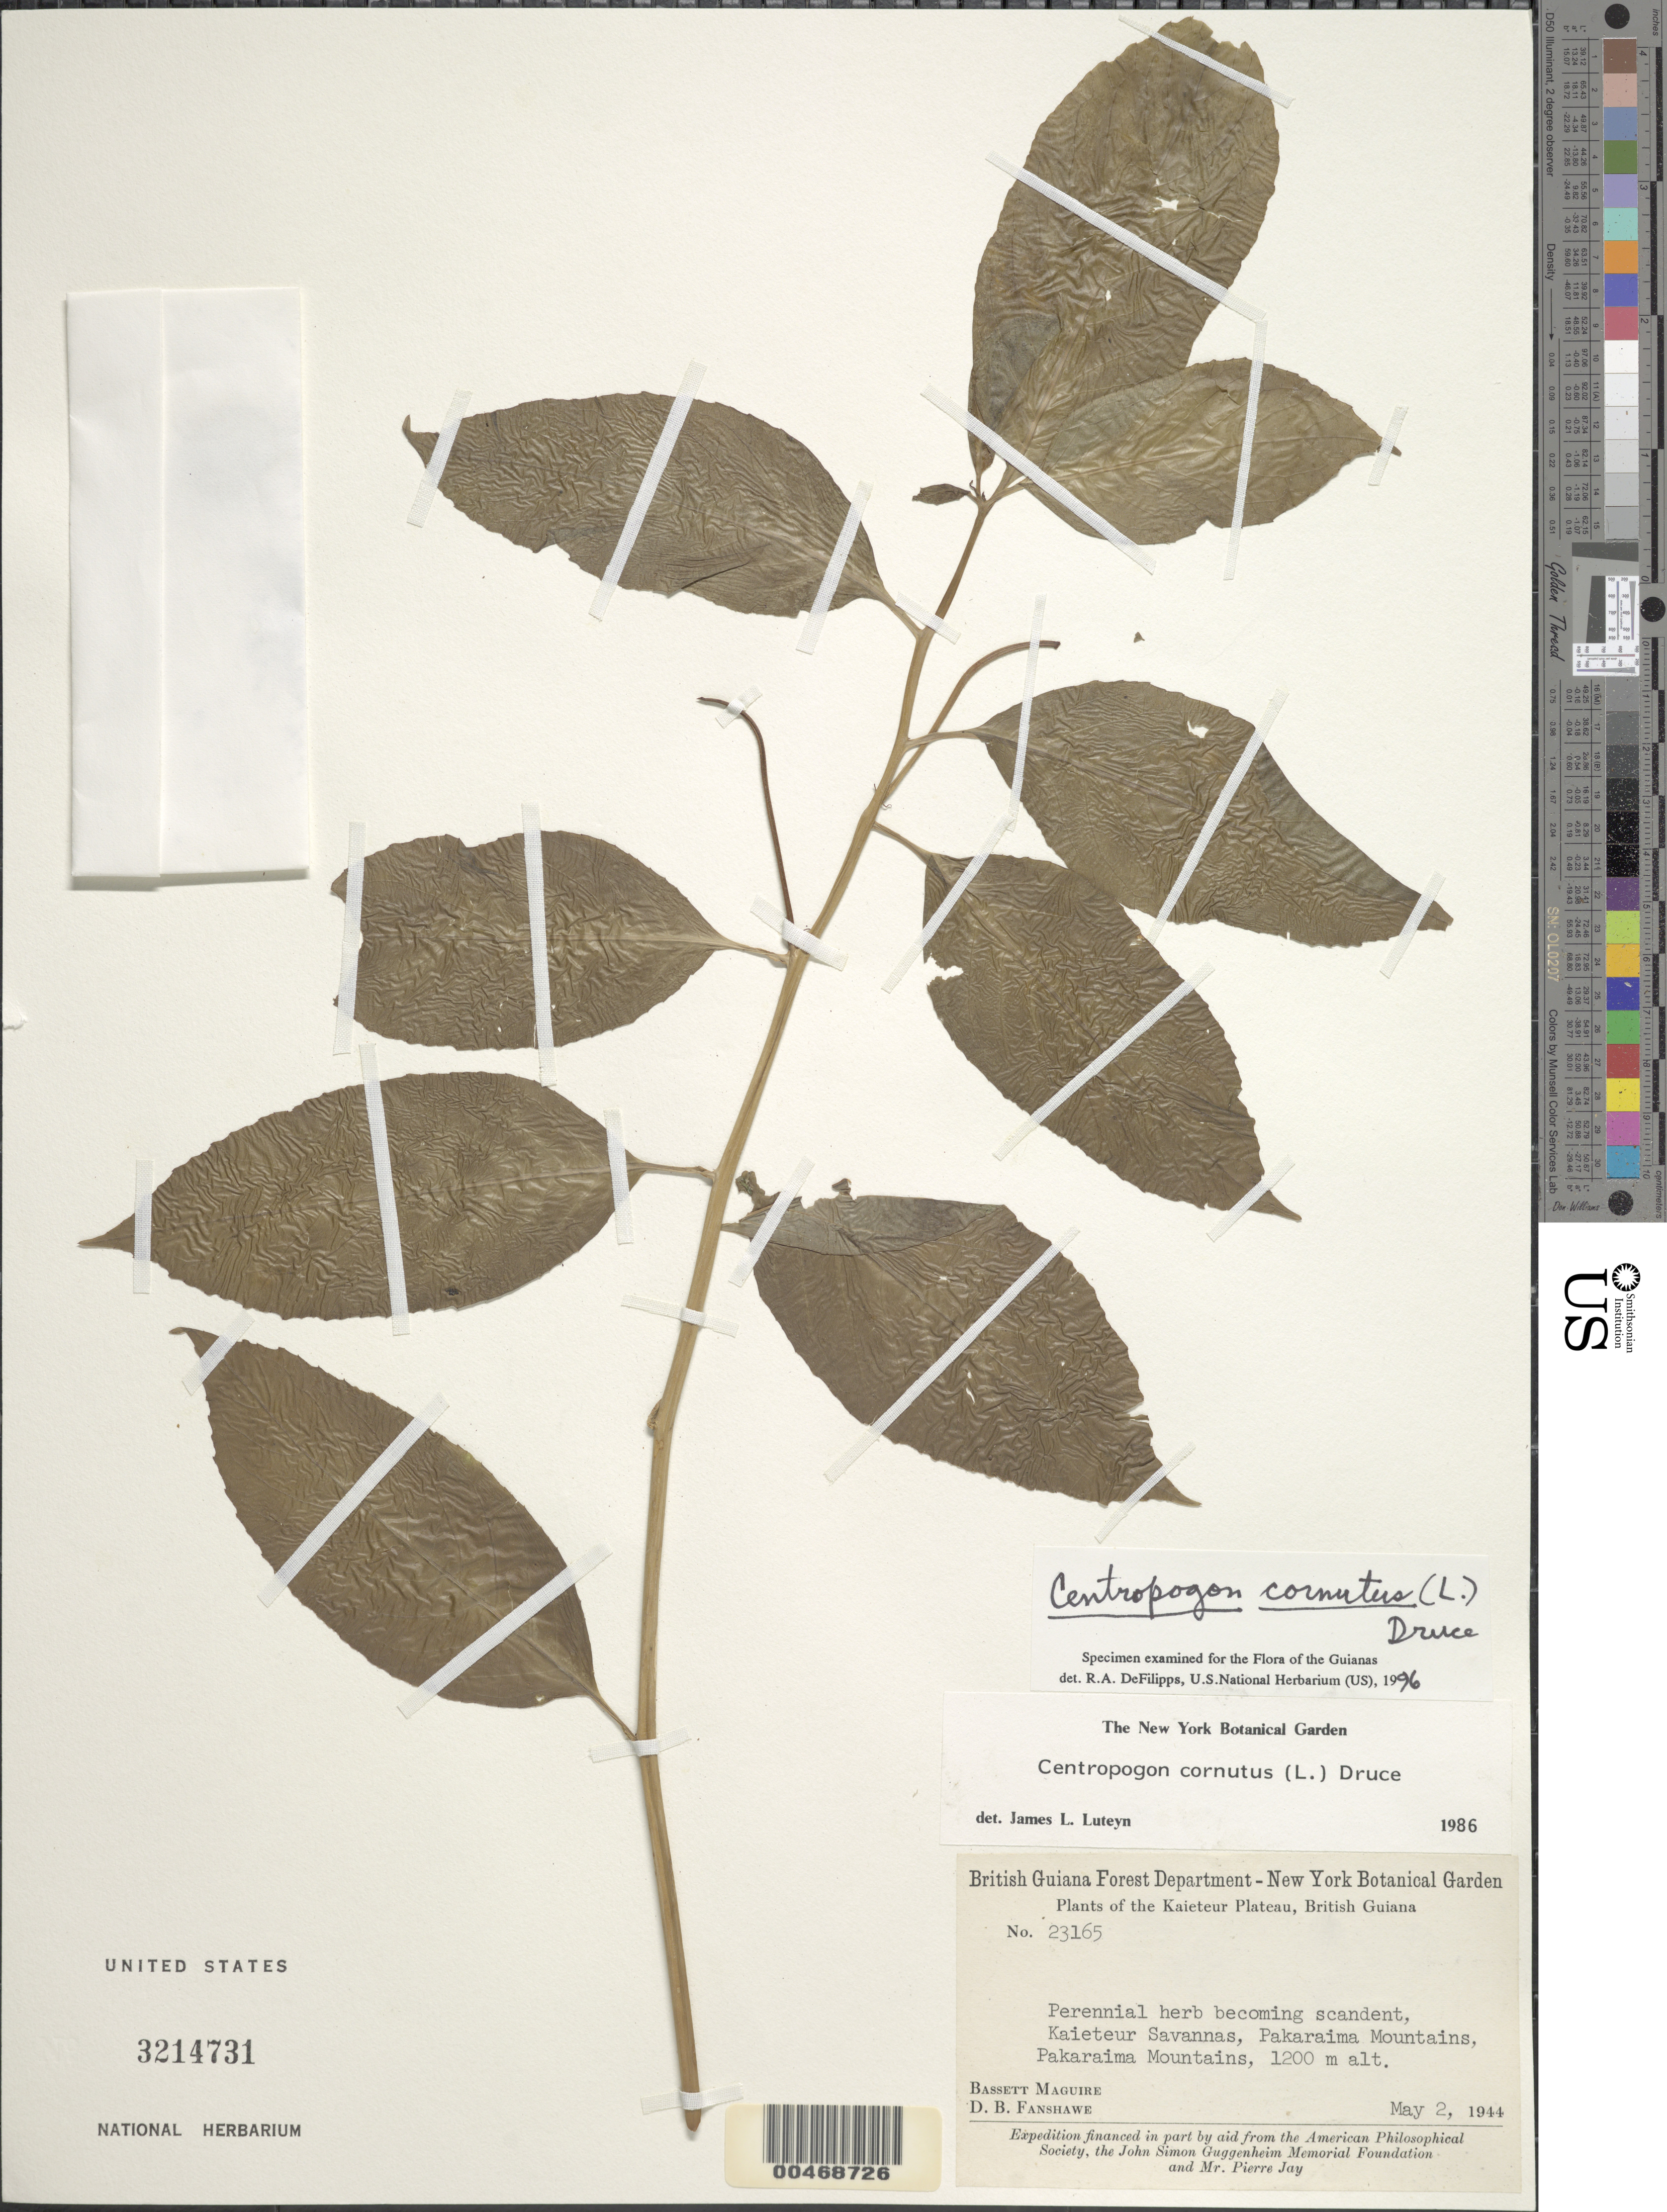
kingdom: Plantae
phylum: Tracheophyta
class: Magnoliopsida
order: Asterales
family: Campanulaceae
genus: Centropogon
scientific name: Centropogon cornutus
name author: (L.) Druce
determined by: DeFilipps, R. A.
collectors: B. Maguire & D. B. Fanshawe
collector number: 23165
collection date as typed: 2-May-44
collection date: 1944-05-02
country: Guyana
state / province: Potaro-Siparuni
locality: Kaieteur Plateau, Potaro River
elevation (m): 1200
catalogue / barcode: US 3214731